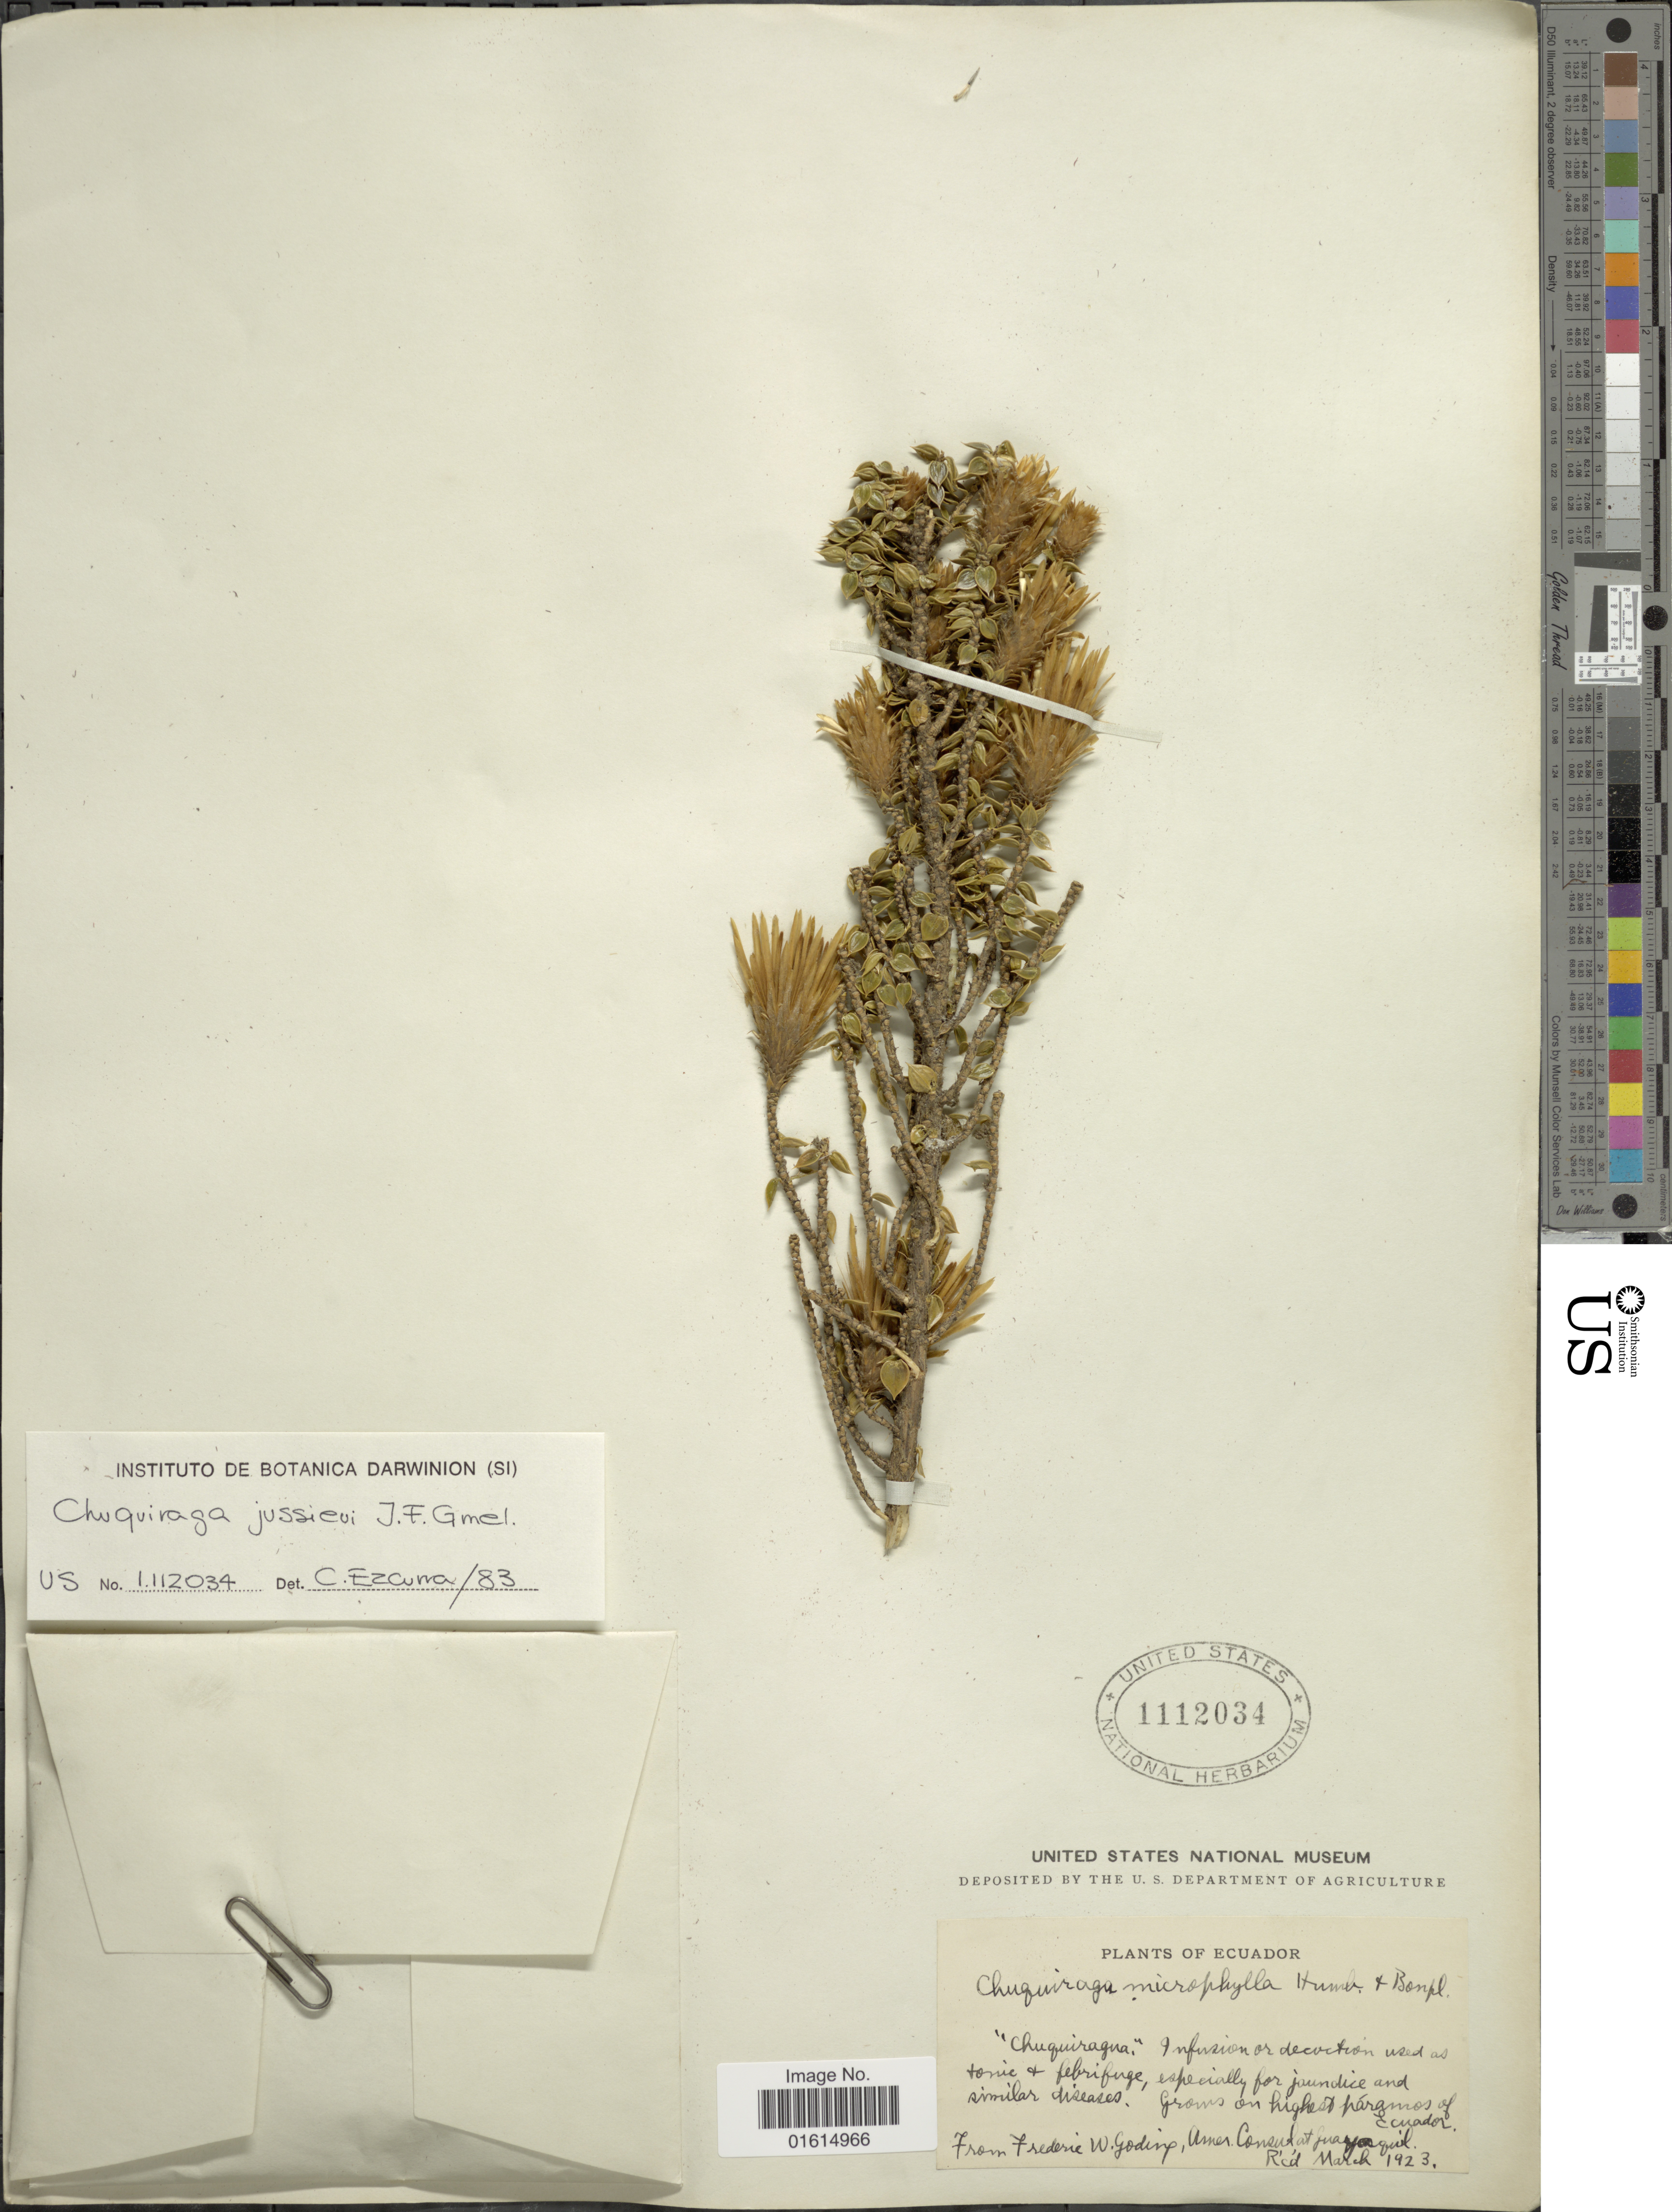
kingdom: Plantae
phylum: Tracheophyta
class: Magnoliopsida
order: Asterales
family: Asteraceae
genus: Chuquiraga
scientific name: Chuquiraga jussieui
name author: J.F. Gmel.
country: Ecuador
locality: On highest paramos of Ecuador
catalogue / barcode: US 1112034